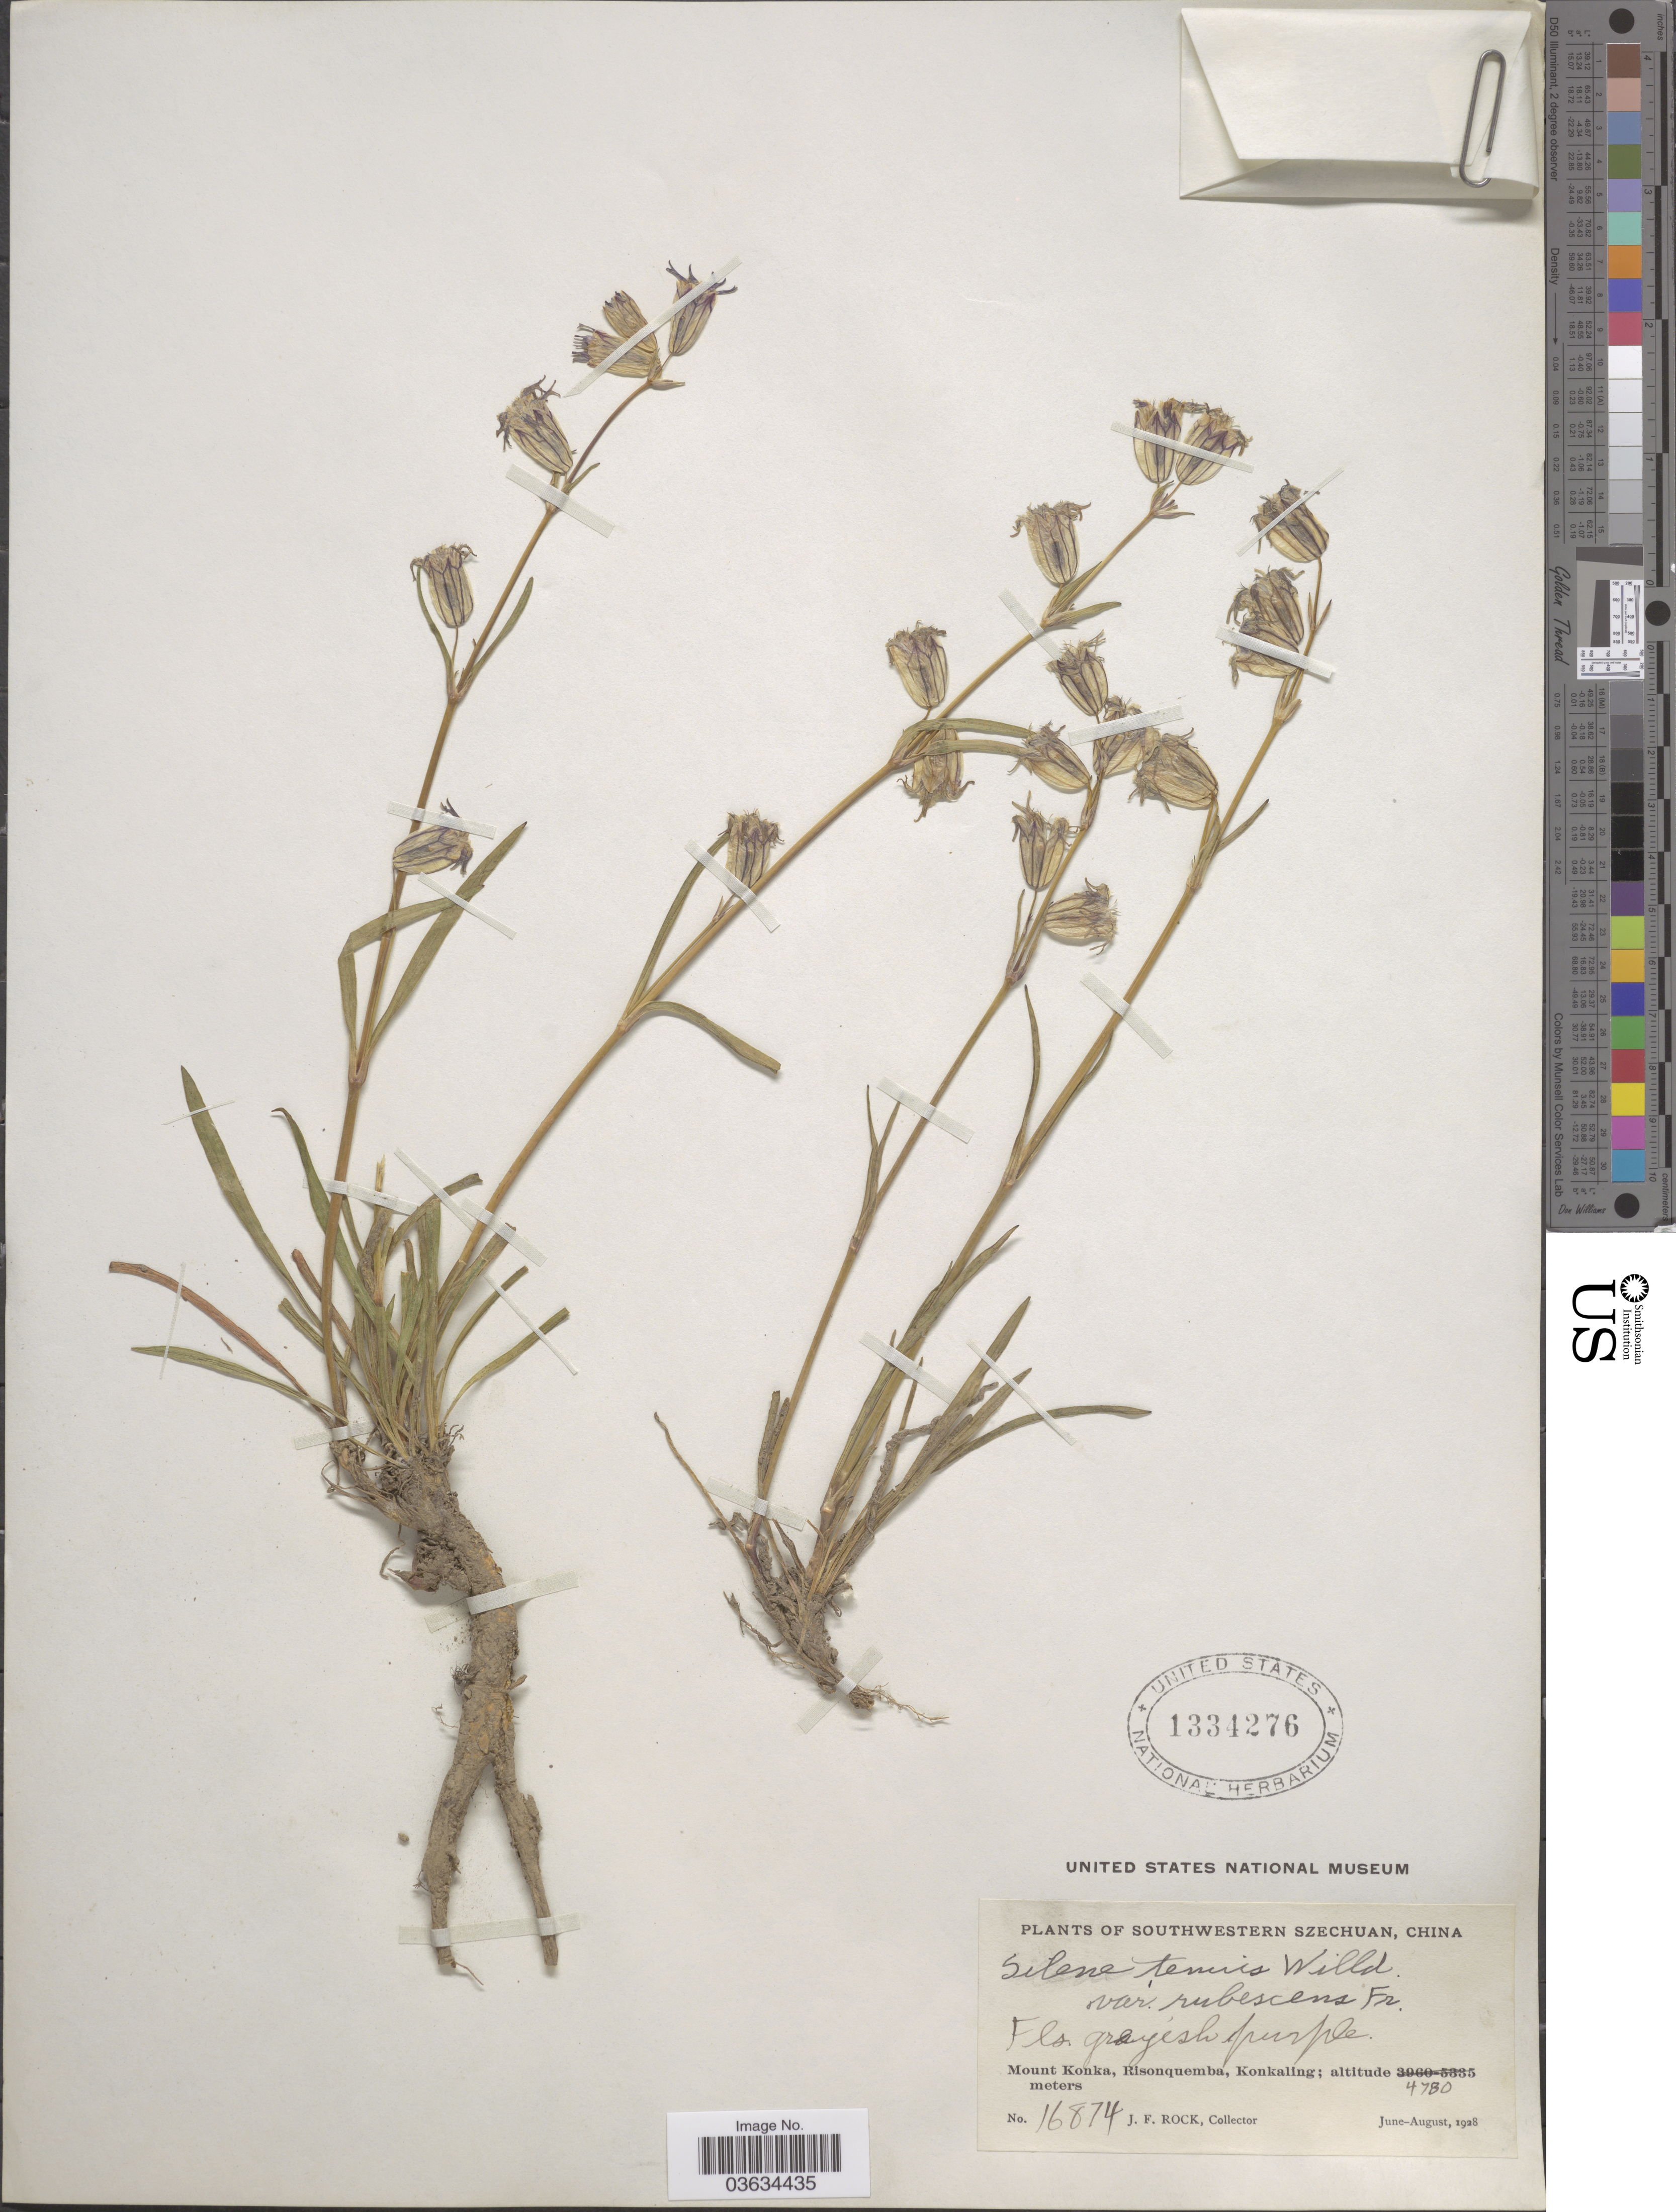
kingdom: Plantae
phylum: Tracheophyta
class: Magnoliopsida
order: Caryophyllales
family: Caryophyllaceae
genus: Silene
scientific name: Silene tenuis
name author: Willd.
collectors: J. Rock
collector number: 16874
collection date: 1928-06/1928-08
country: China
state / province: Sichuan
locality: Southwestern Szechuan. Mount Konka, Risonquemba, Konkaling.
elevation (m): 4780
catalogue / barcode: US 1334276